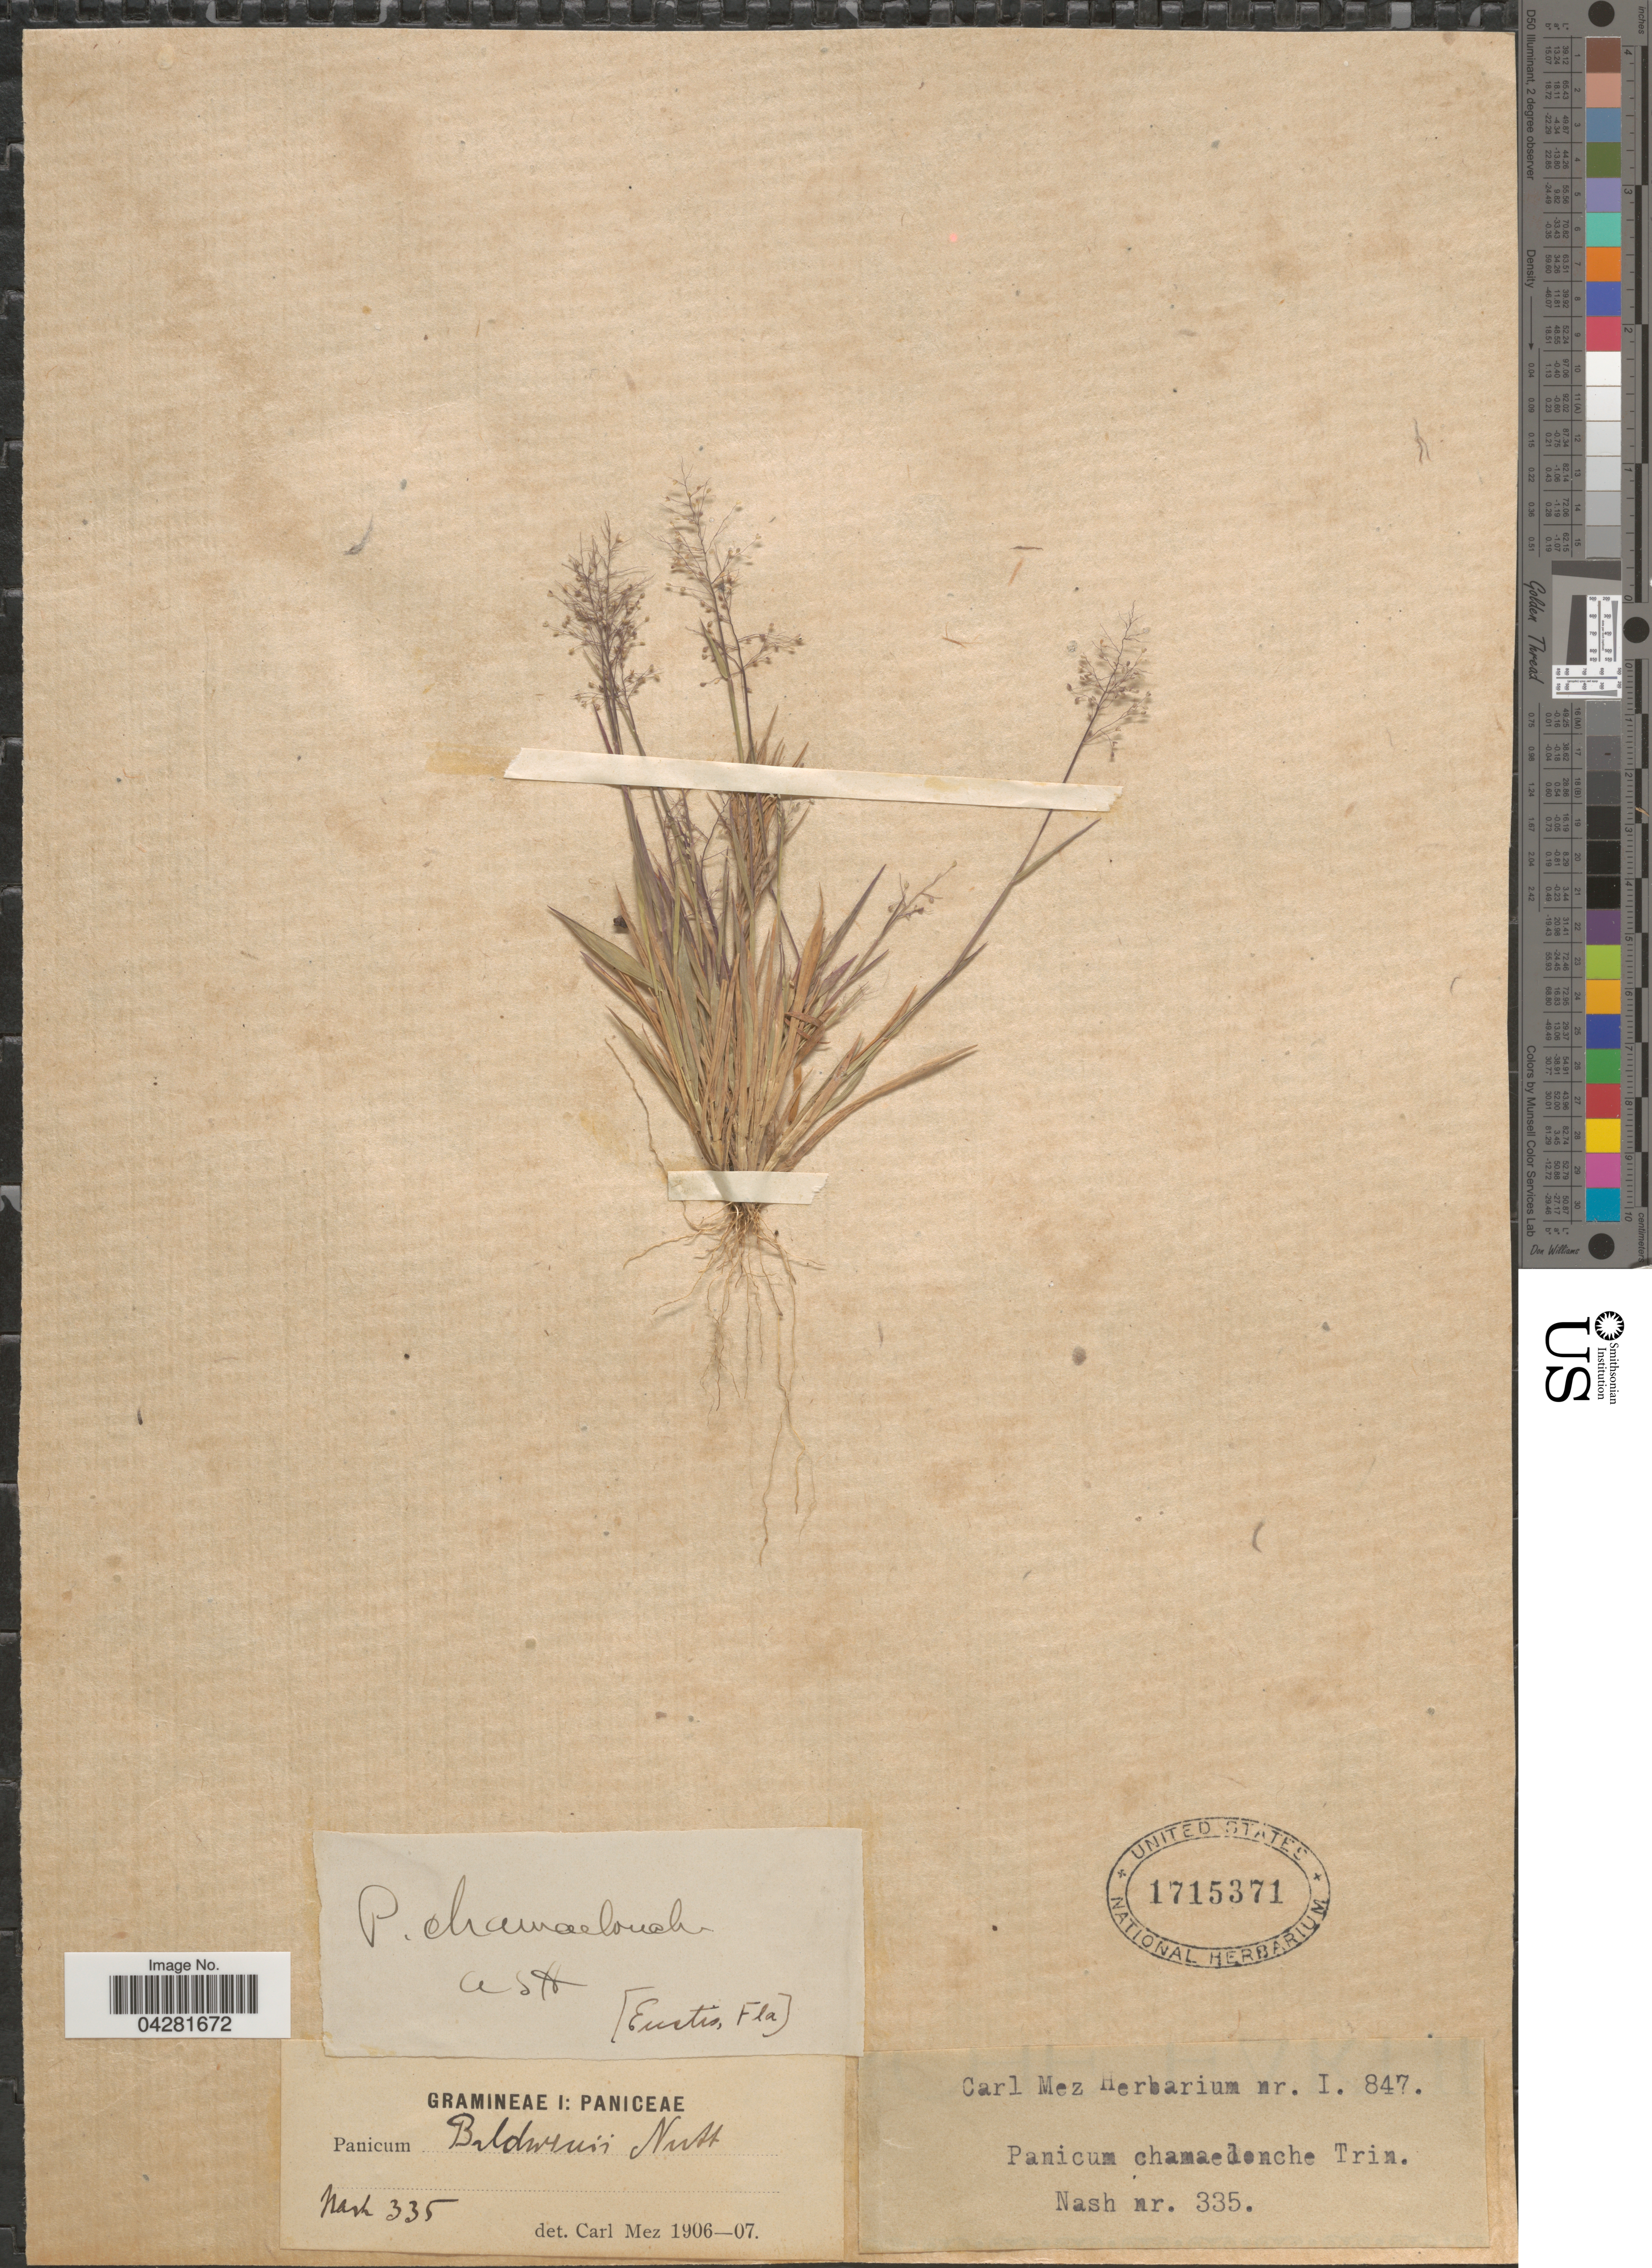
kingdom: Plantae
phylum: Tracheophyta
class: Liliopsida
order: Poales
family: Poaceae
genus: Dichanthelium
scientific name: Dichanthelium ensifolium var. ensifolium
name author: (Baldwin ex Elliot) Gould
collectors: -- Nash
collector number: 335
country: United States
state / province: Florida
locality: Eustis.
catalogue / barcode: US 1715371